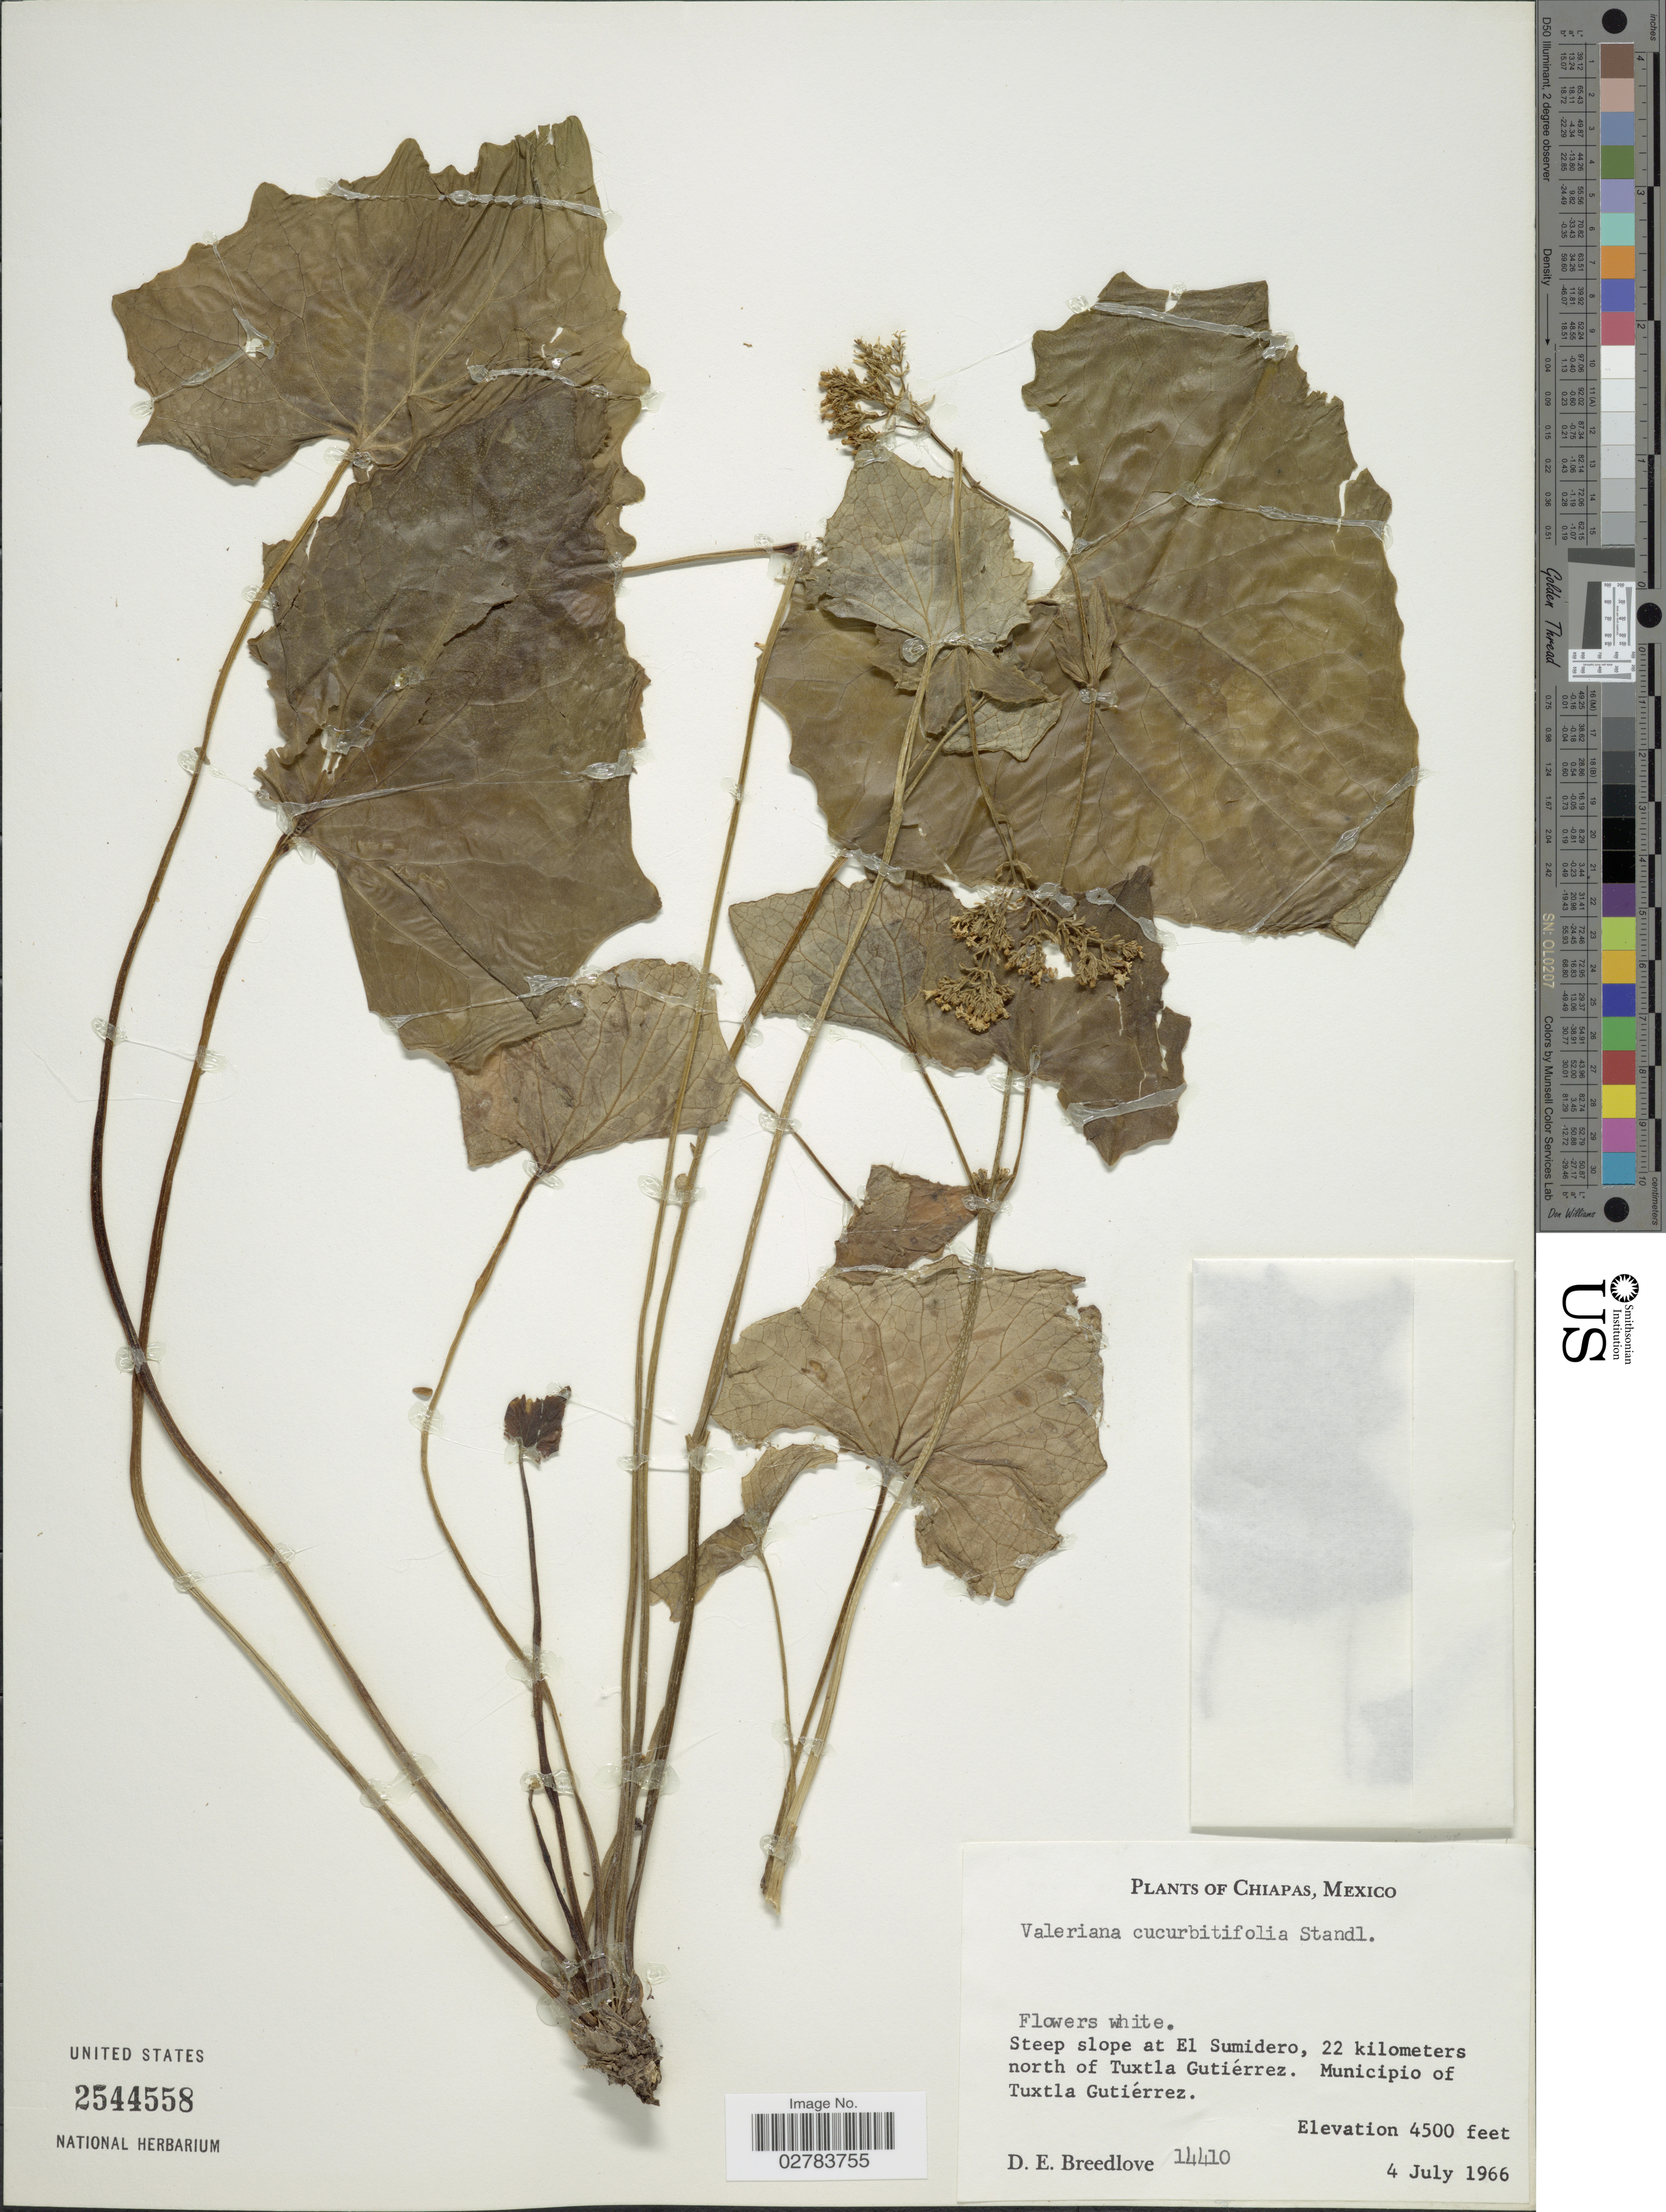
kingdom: Plantae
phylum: Tracheophyta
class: Magnoliopsida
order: Dipsacales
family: Caprifoliaceae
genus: Valeriana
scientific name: Valeriana cucurbitifolia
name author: Standl.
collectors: D. E. Breedlove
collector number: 14410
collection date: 1966-07-04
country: Mexico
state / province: Chiapas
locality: Steep slope at El Sumidero, 22 kilometers north of Tuxtla Gutiérrez. Municipio of Tuxtla Gutiérrez.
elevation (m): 1372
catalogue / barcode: US 2544558